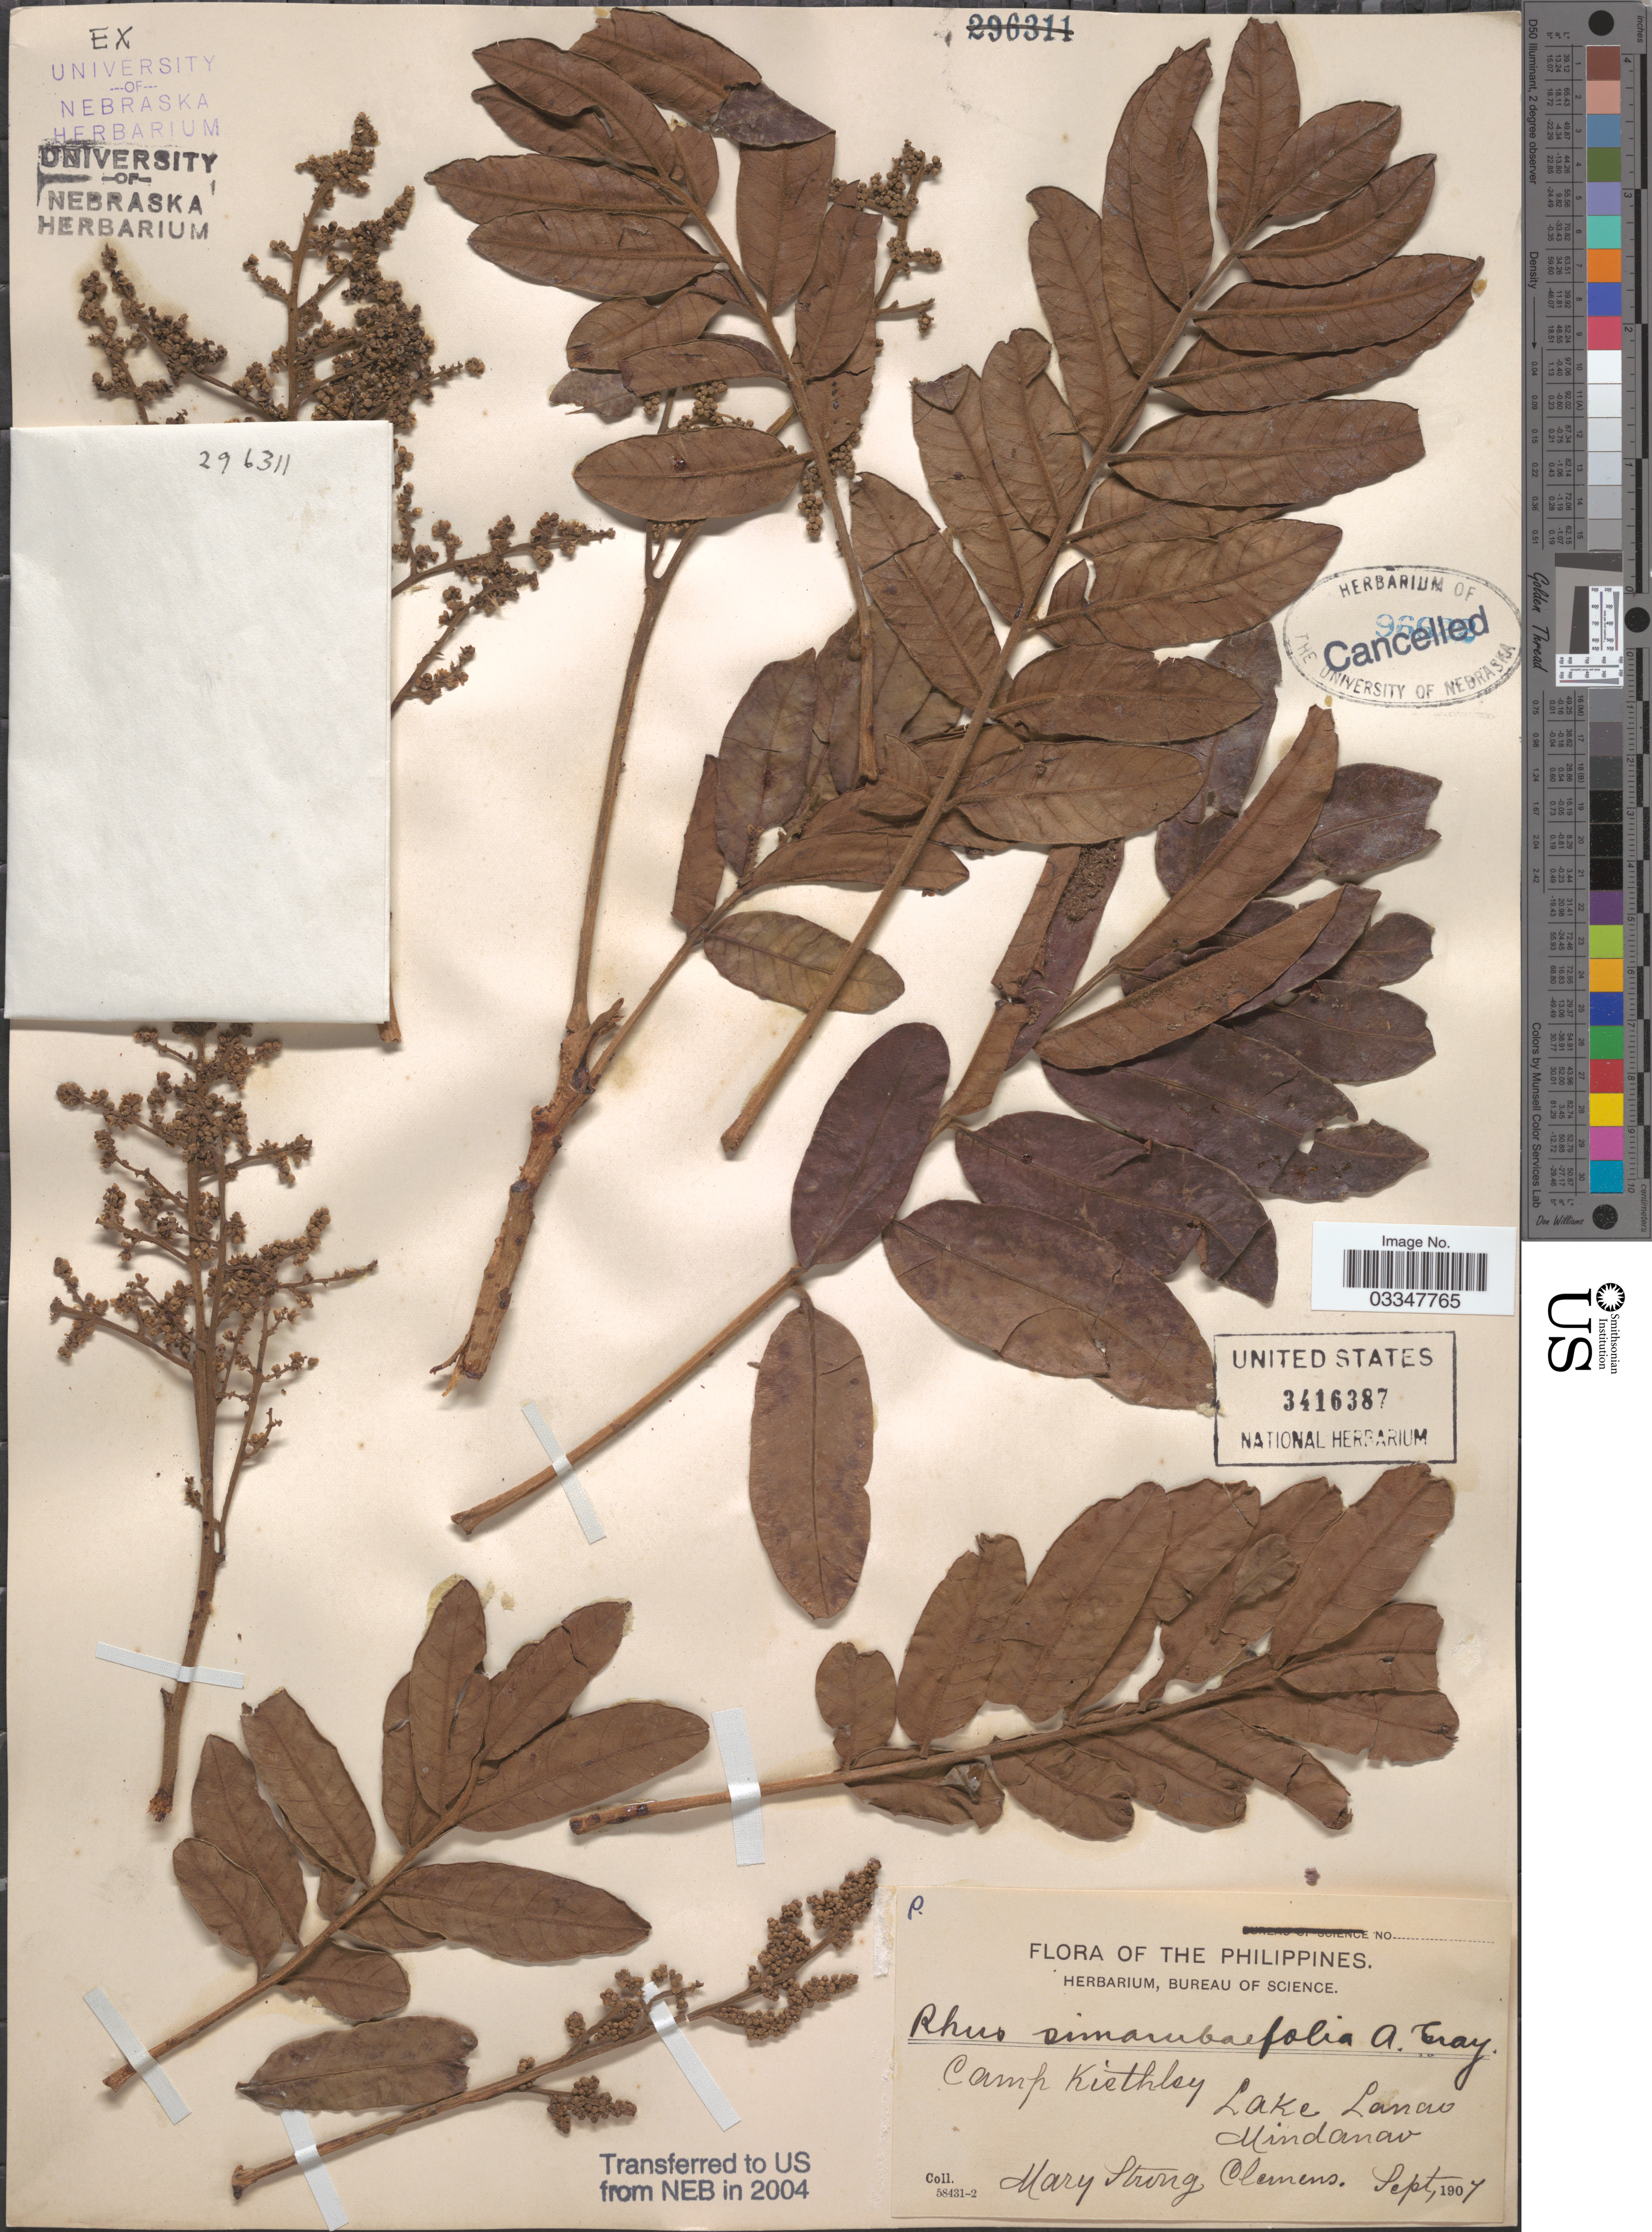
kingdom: Plantae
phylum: Tracheophyta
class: Magnoliopsida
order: Sapindales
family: Anacardiaceae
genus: Rhus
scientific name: Rhus simarubifolia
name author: A. Gray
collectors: M. S. Clemens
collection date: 1907-09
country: Philippines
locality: Camp Keithley, Lake Lanao. Mindanao.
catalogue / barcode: US 3416387